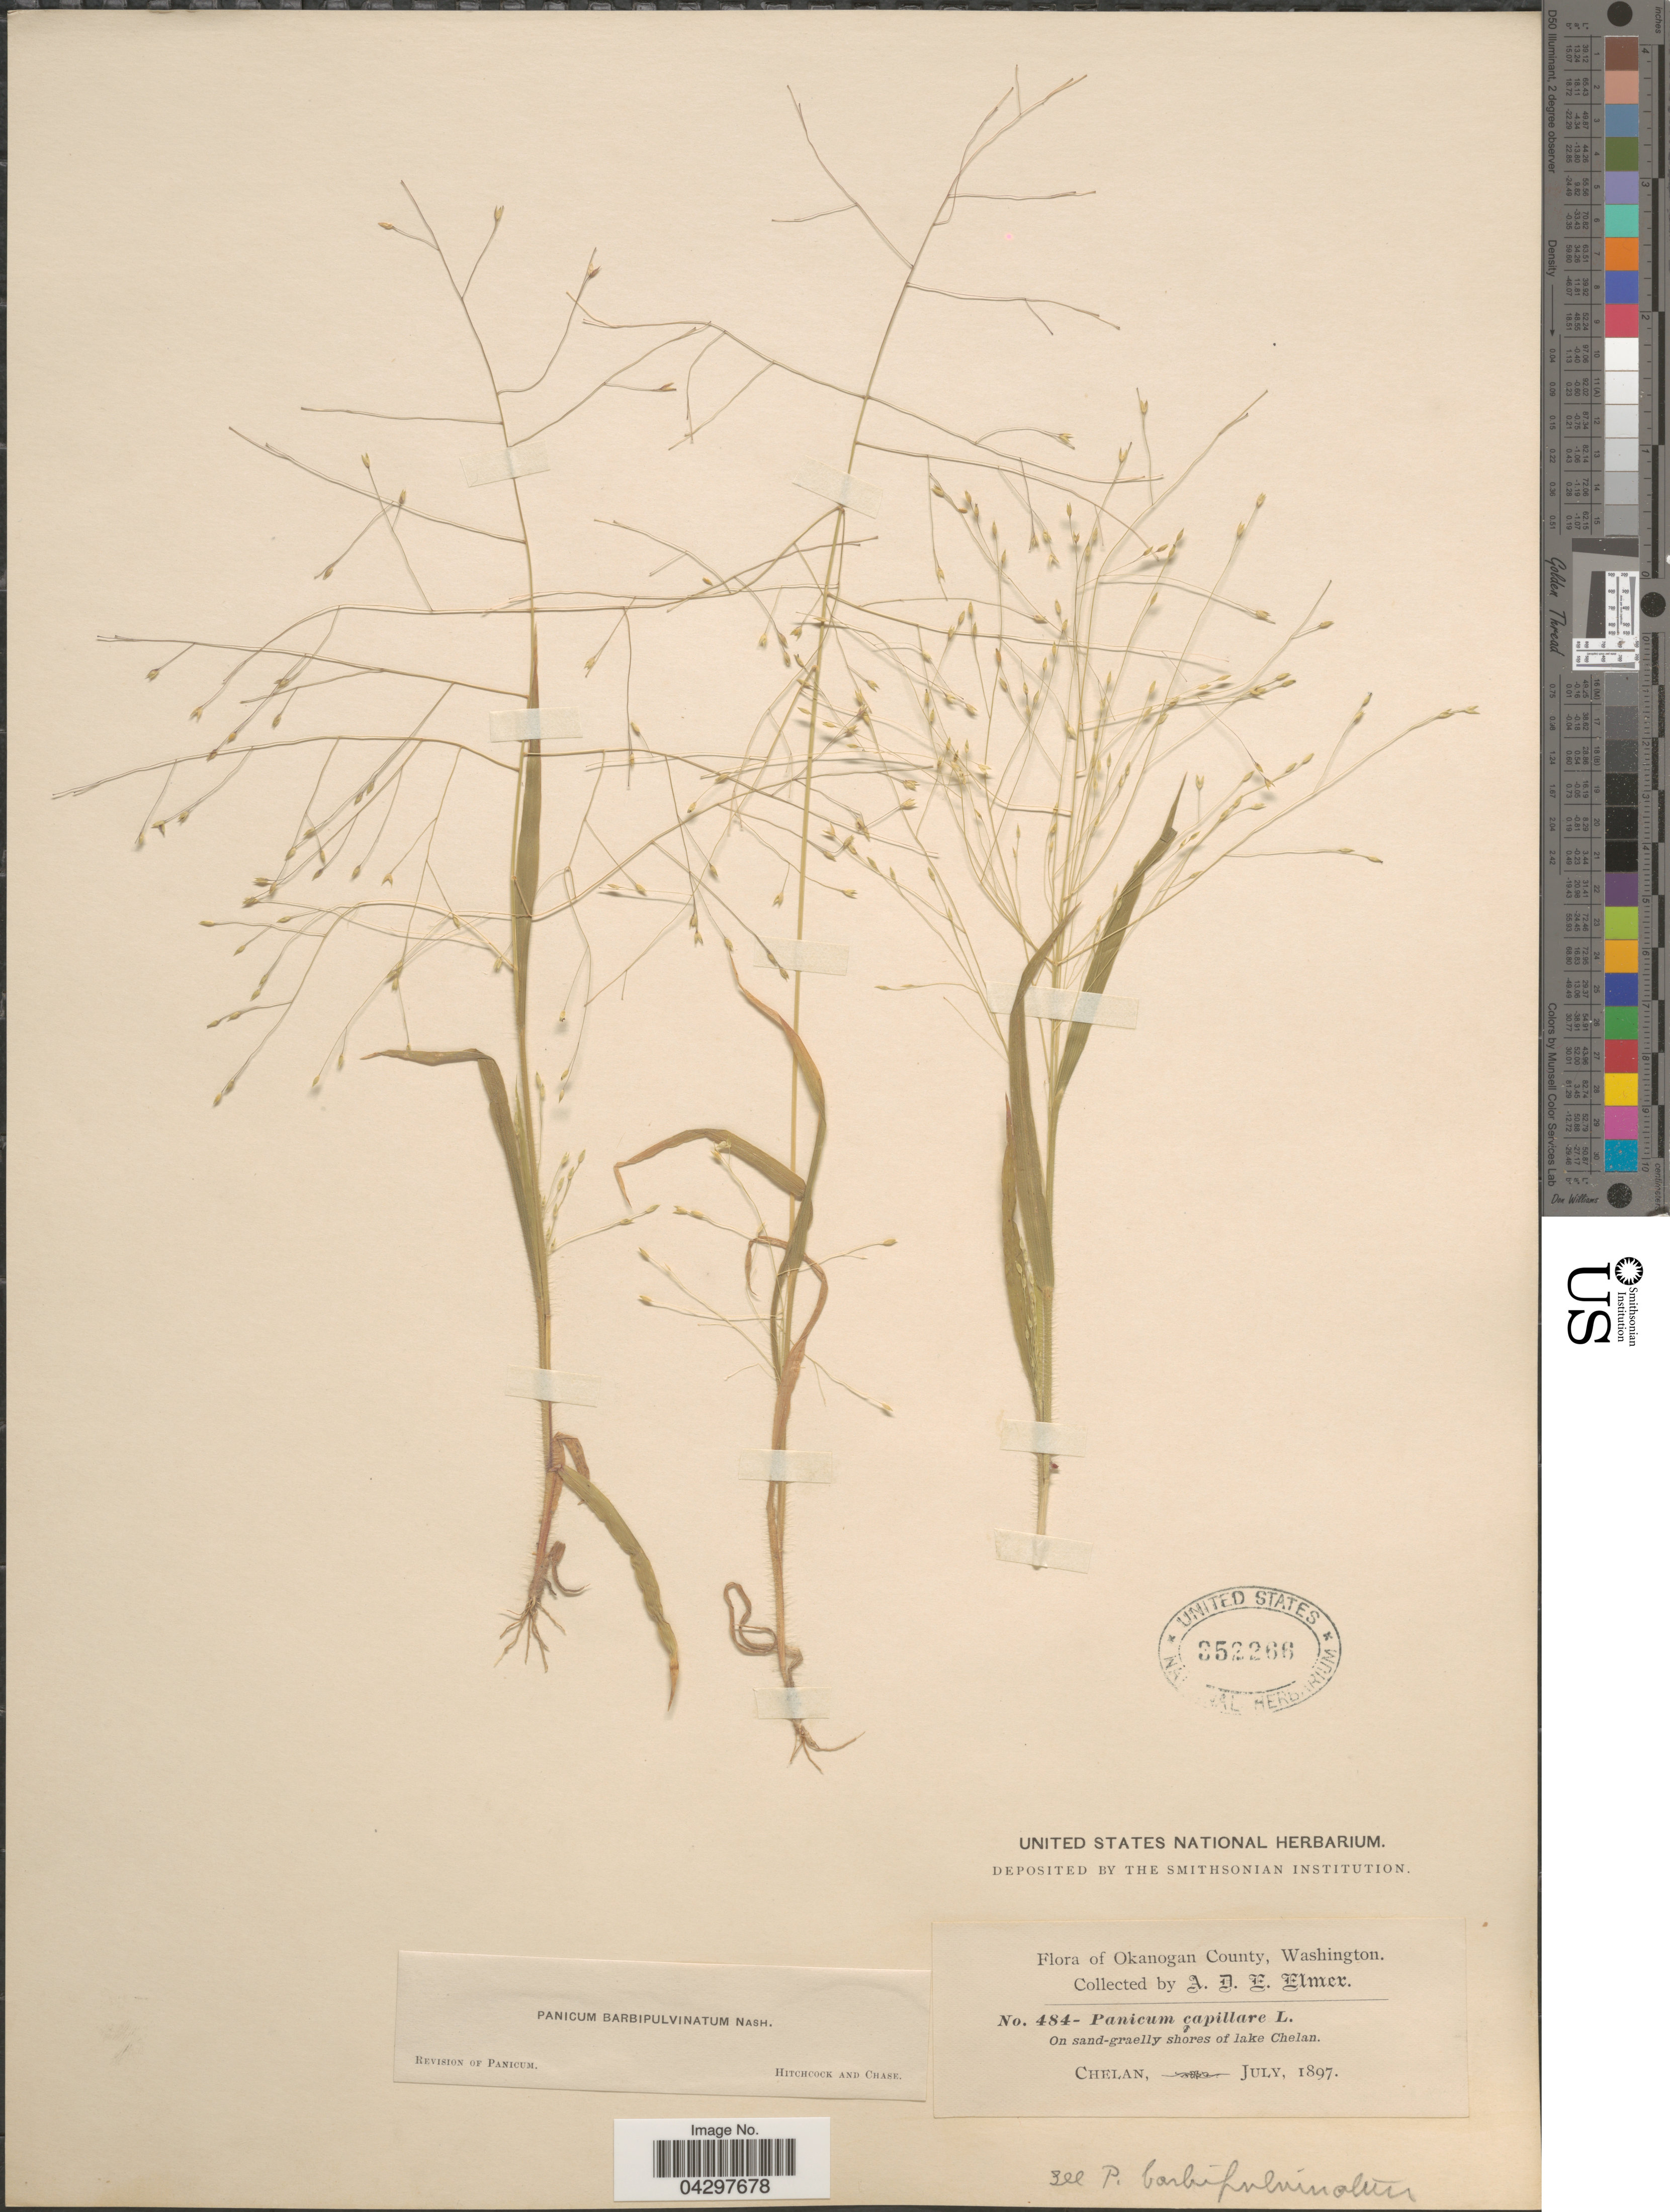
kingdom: Plantae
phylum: Tracheophyta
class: Liliopsida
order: Poales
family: Poaceae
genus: Panicum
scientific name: Panicum capillare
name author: L.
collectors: A. D. E. Elmer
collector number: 484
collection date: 1897-07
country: United States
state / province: Washington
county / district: Chelan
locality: On sand-graelly shores of Lake Chelan. Chelan.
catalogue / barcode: US 352266